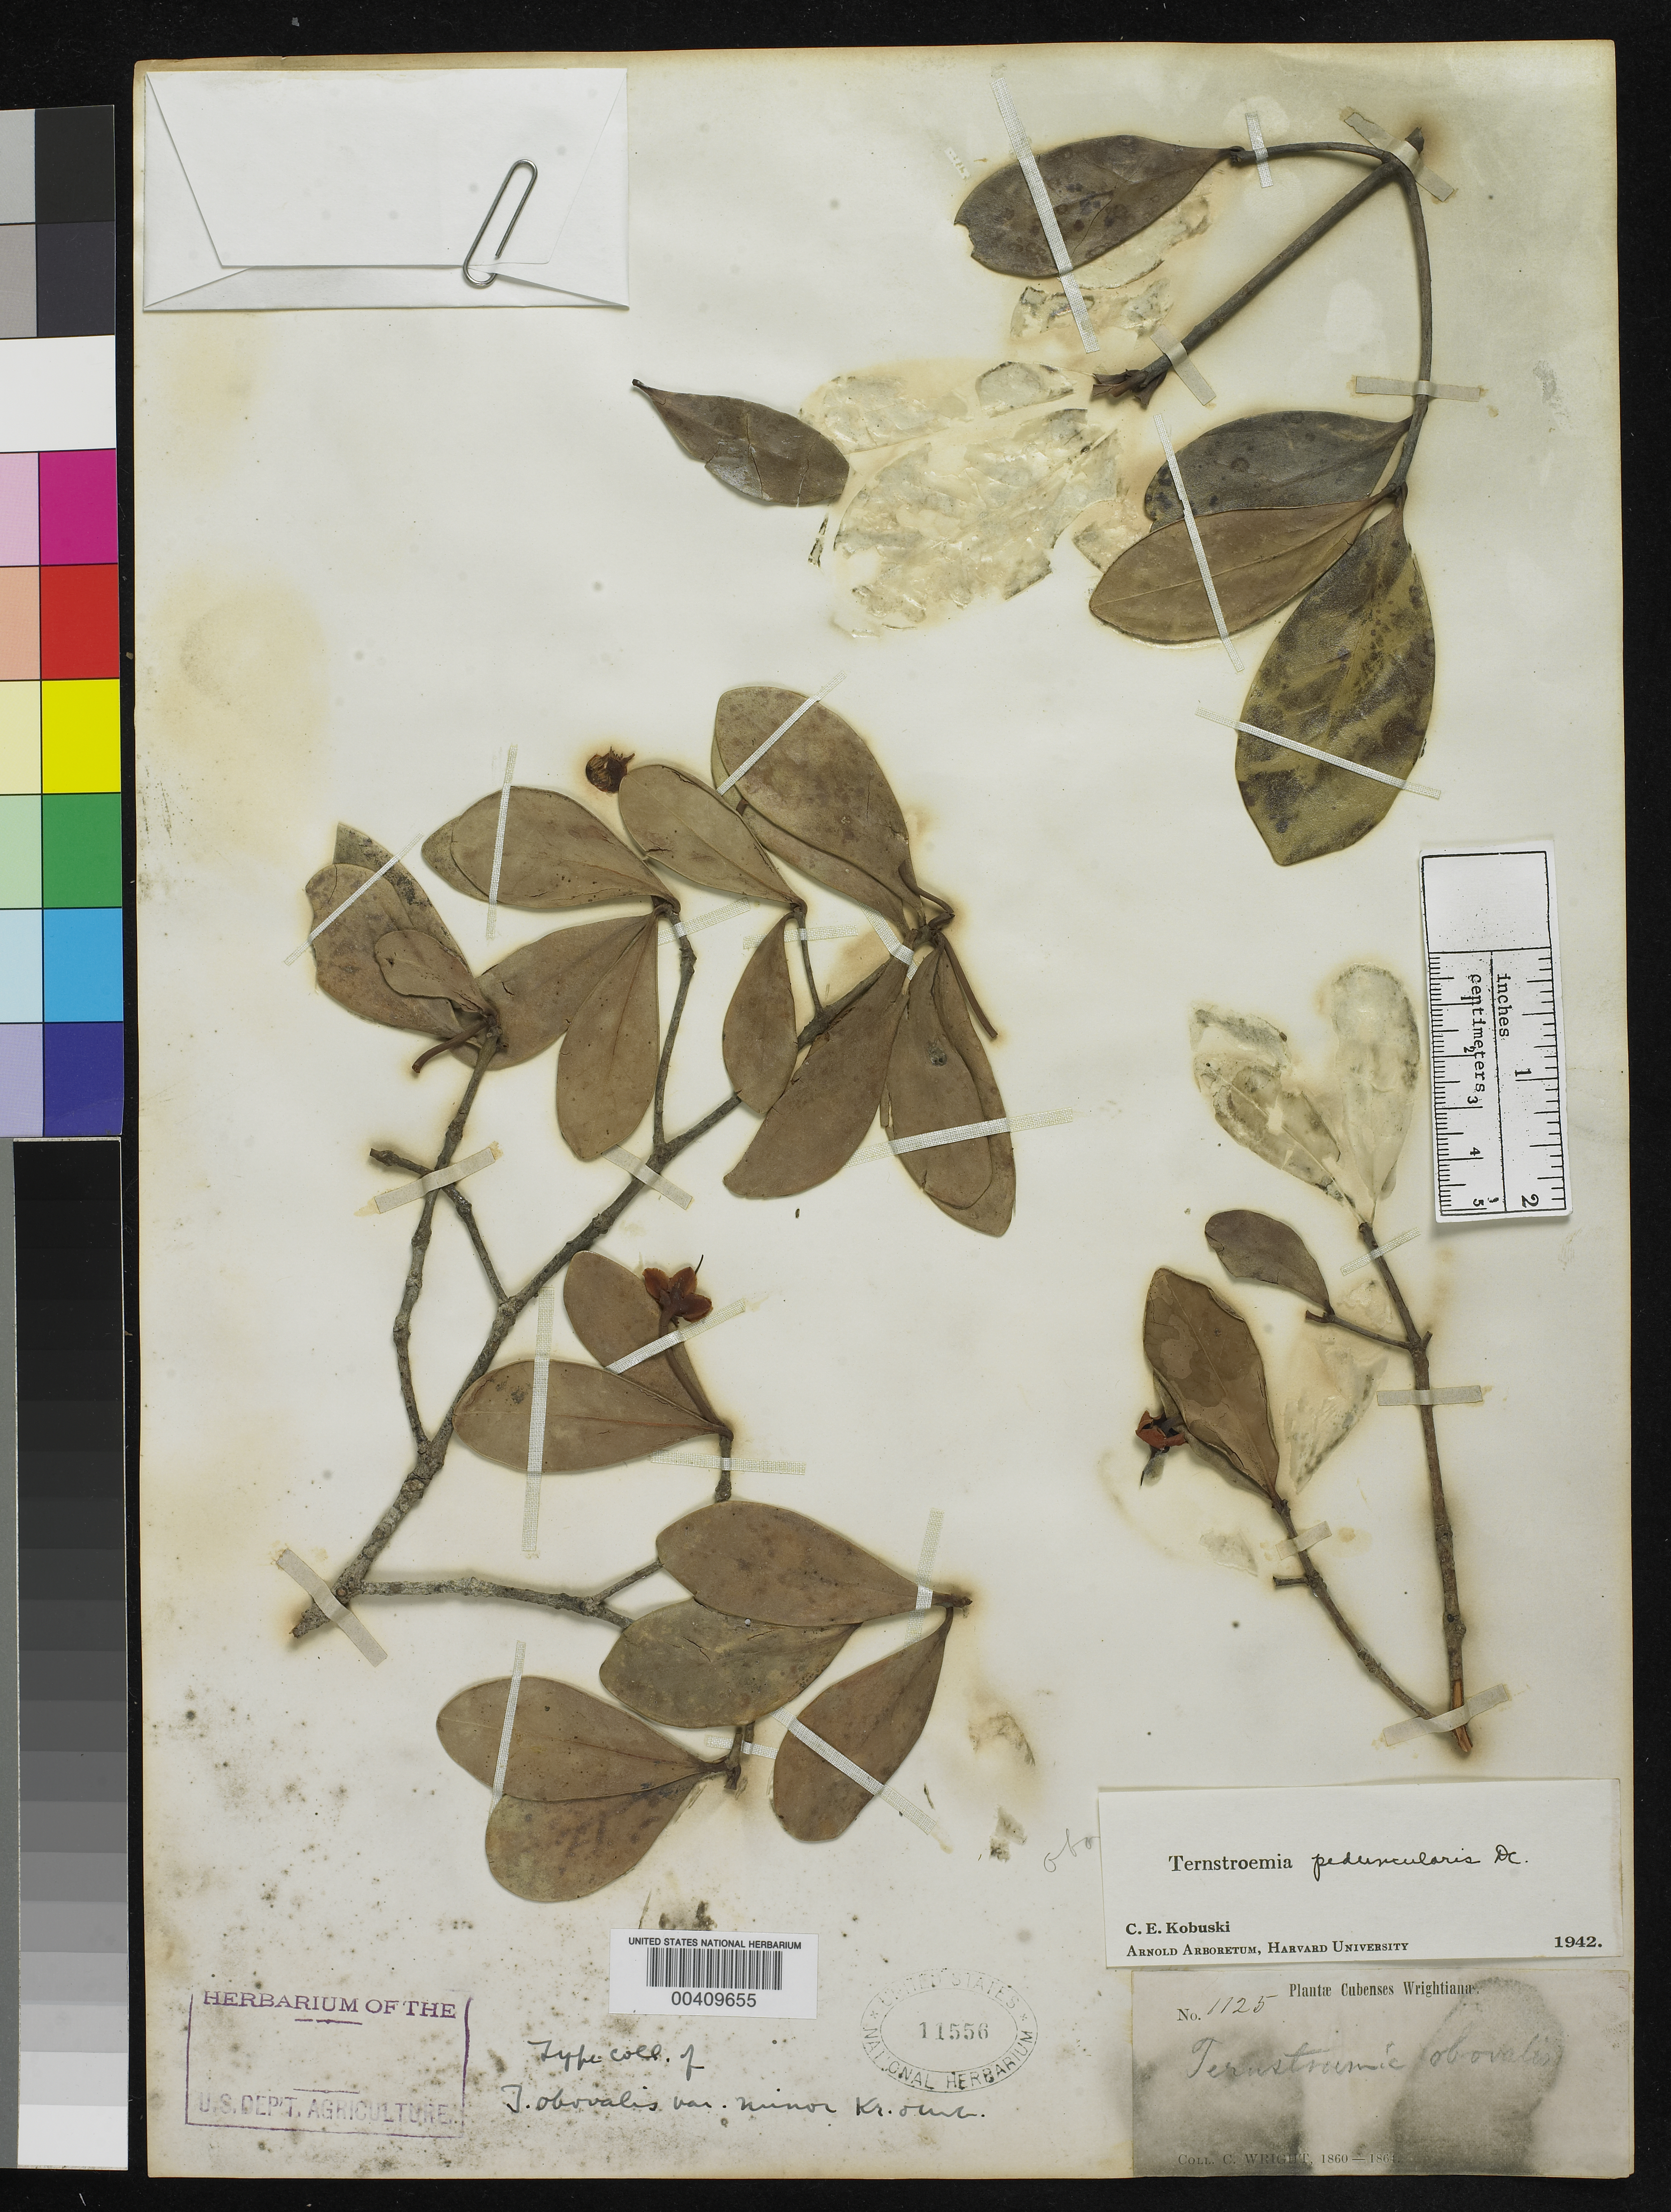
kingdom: Plantae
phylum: Tracheophyta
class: Magnoliopsida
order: Ericales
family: Pentaphylacaceae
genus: Ternstroemia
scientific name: Ternstroemia obovalis var. minor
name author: Krug & Urb.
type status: Isotype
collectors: C. Wright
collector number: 1125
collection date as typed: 1860 to -- --- 1864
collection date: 1860/1864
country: Cuba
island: Greater Antilles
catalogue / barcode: US 11556